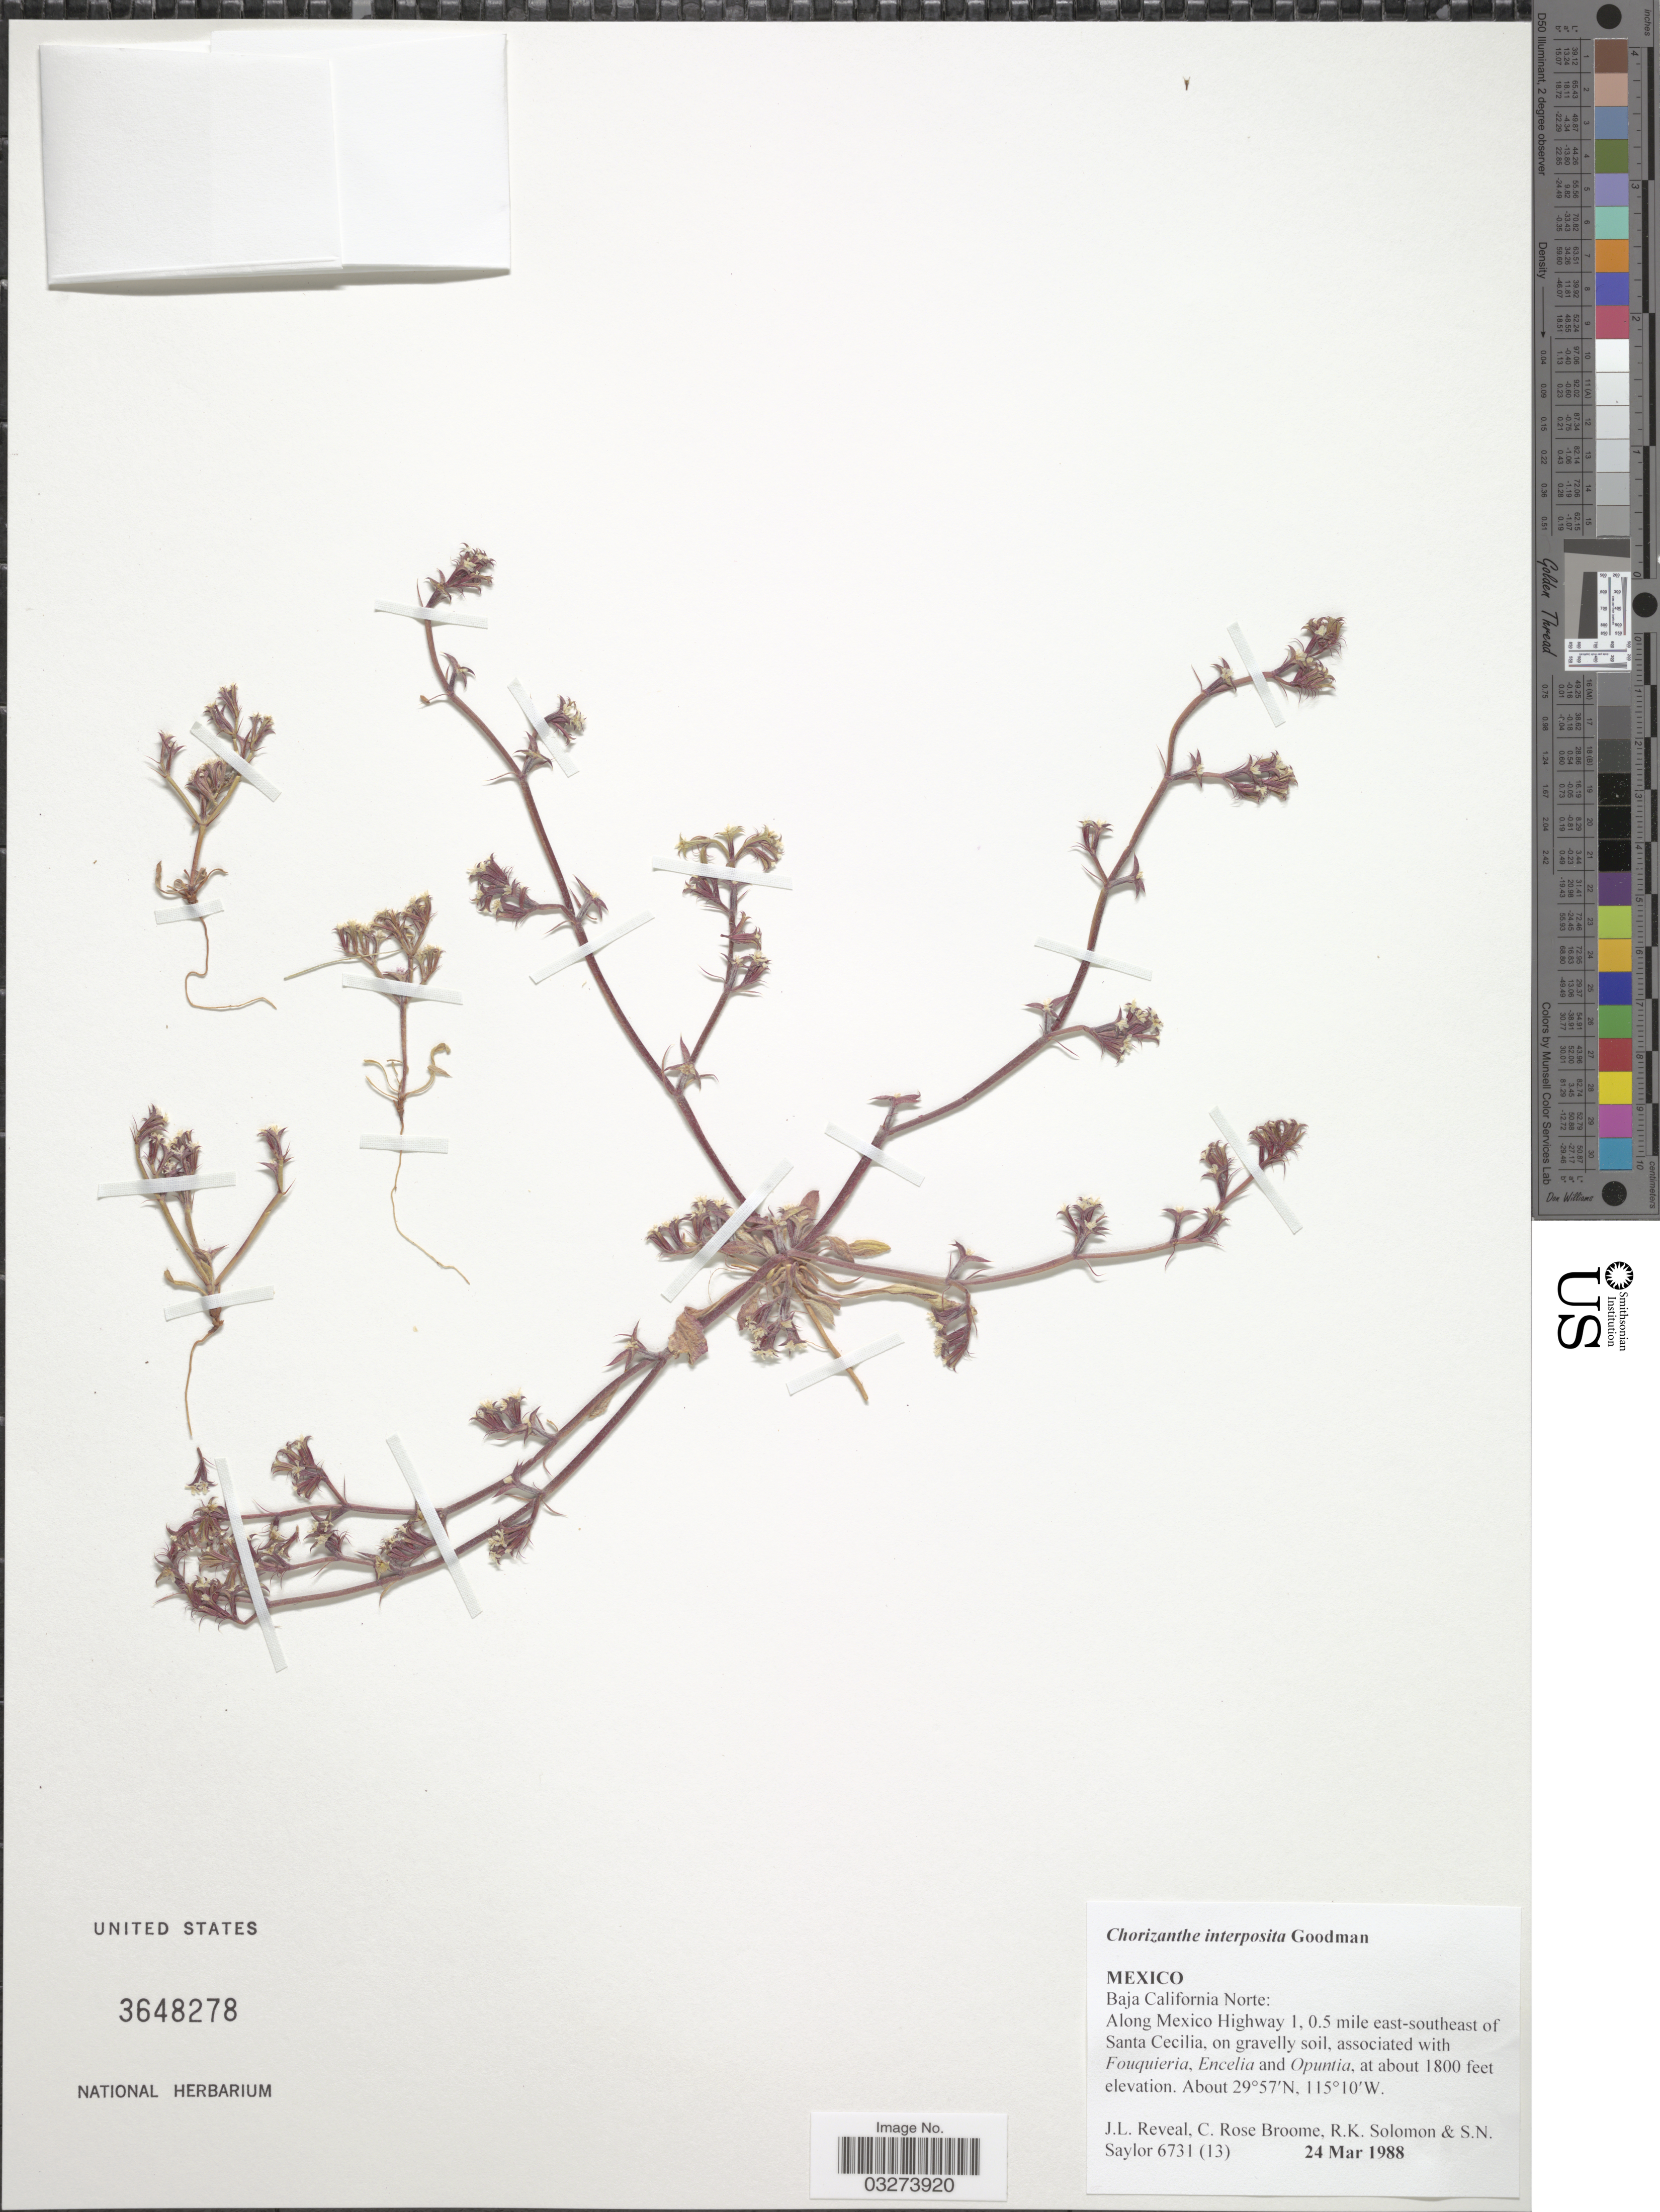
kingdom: Plantae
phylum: Tracheophyta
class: Magnoliopsida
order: Caryophyllales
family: Polygonaceae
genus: Chorizanthe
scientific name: Chorizanthe interposita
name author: Goodman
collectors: J. L. Reveal, C. R. Broome, Solomon, R. K. & S. Saylor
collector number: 6731 (13)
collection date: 1988-03-24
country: Mexico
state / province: Baja California Norte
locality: Along Mexico Highway 1, 0.5 mile east-southeast of Santa Cecilia.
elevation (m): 549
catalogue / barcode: US 3648278